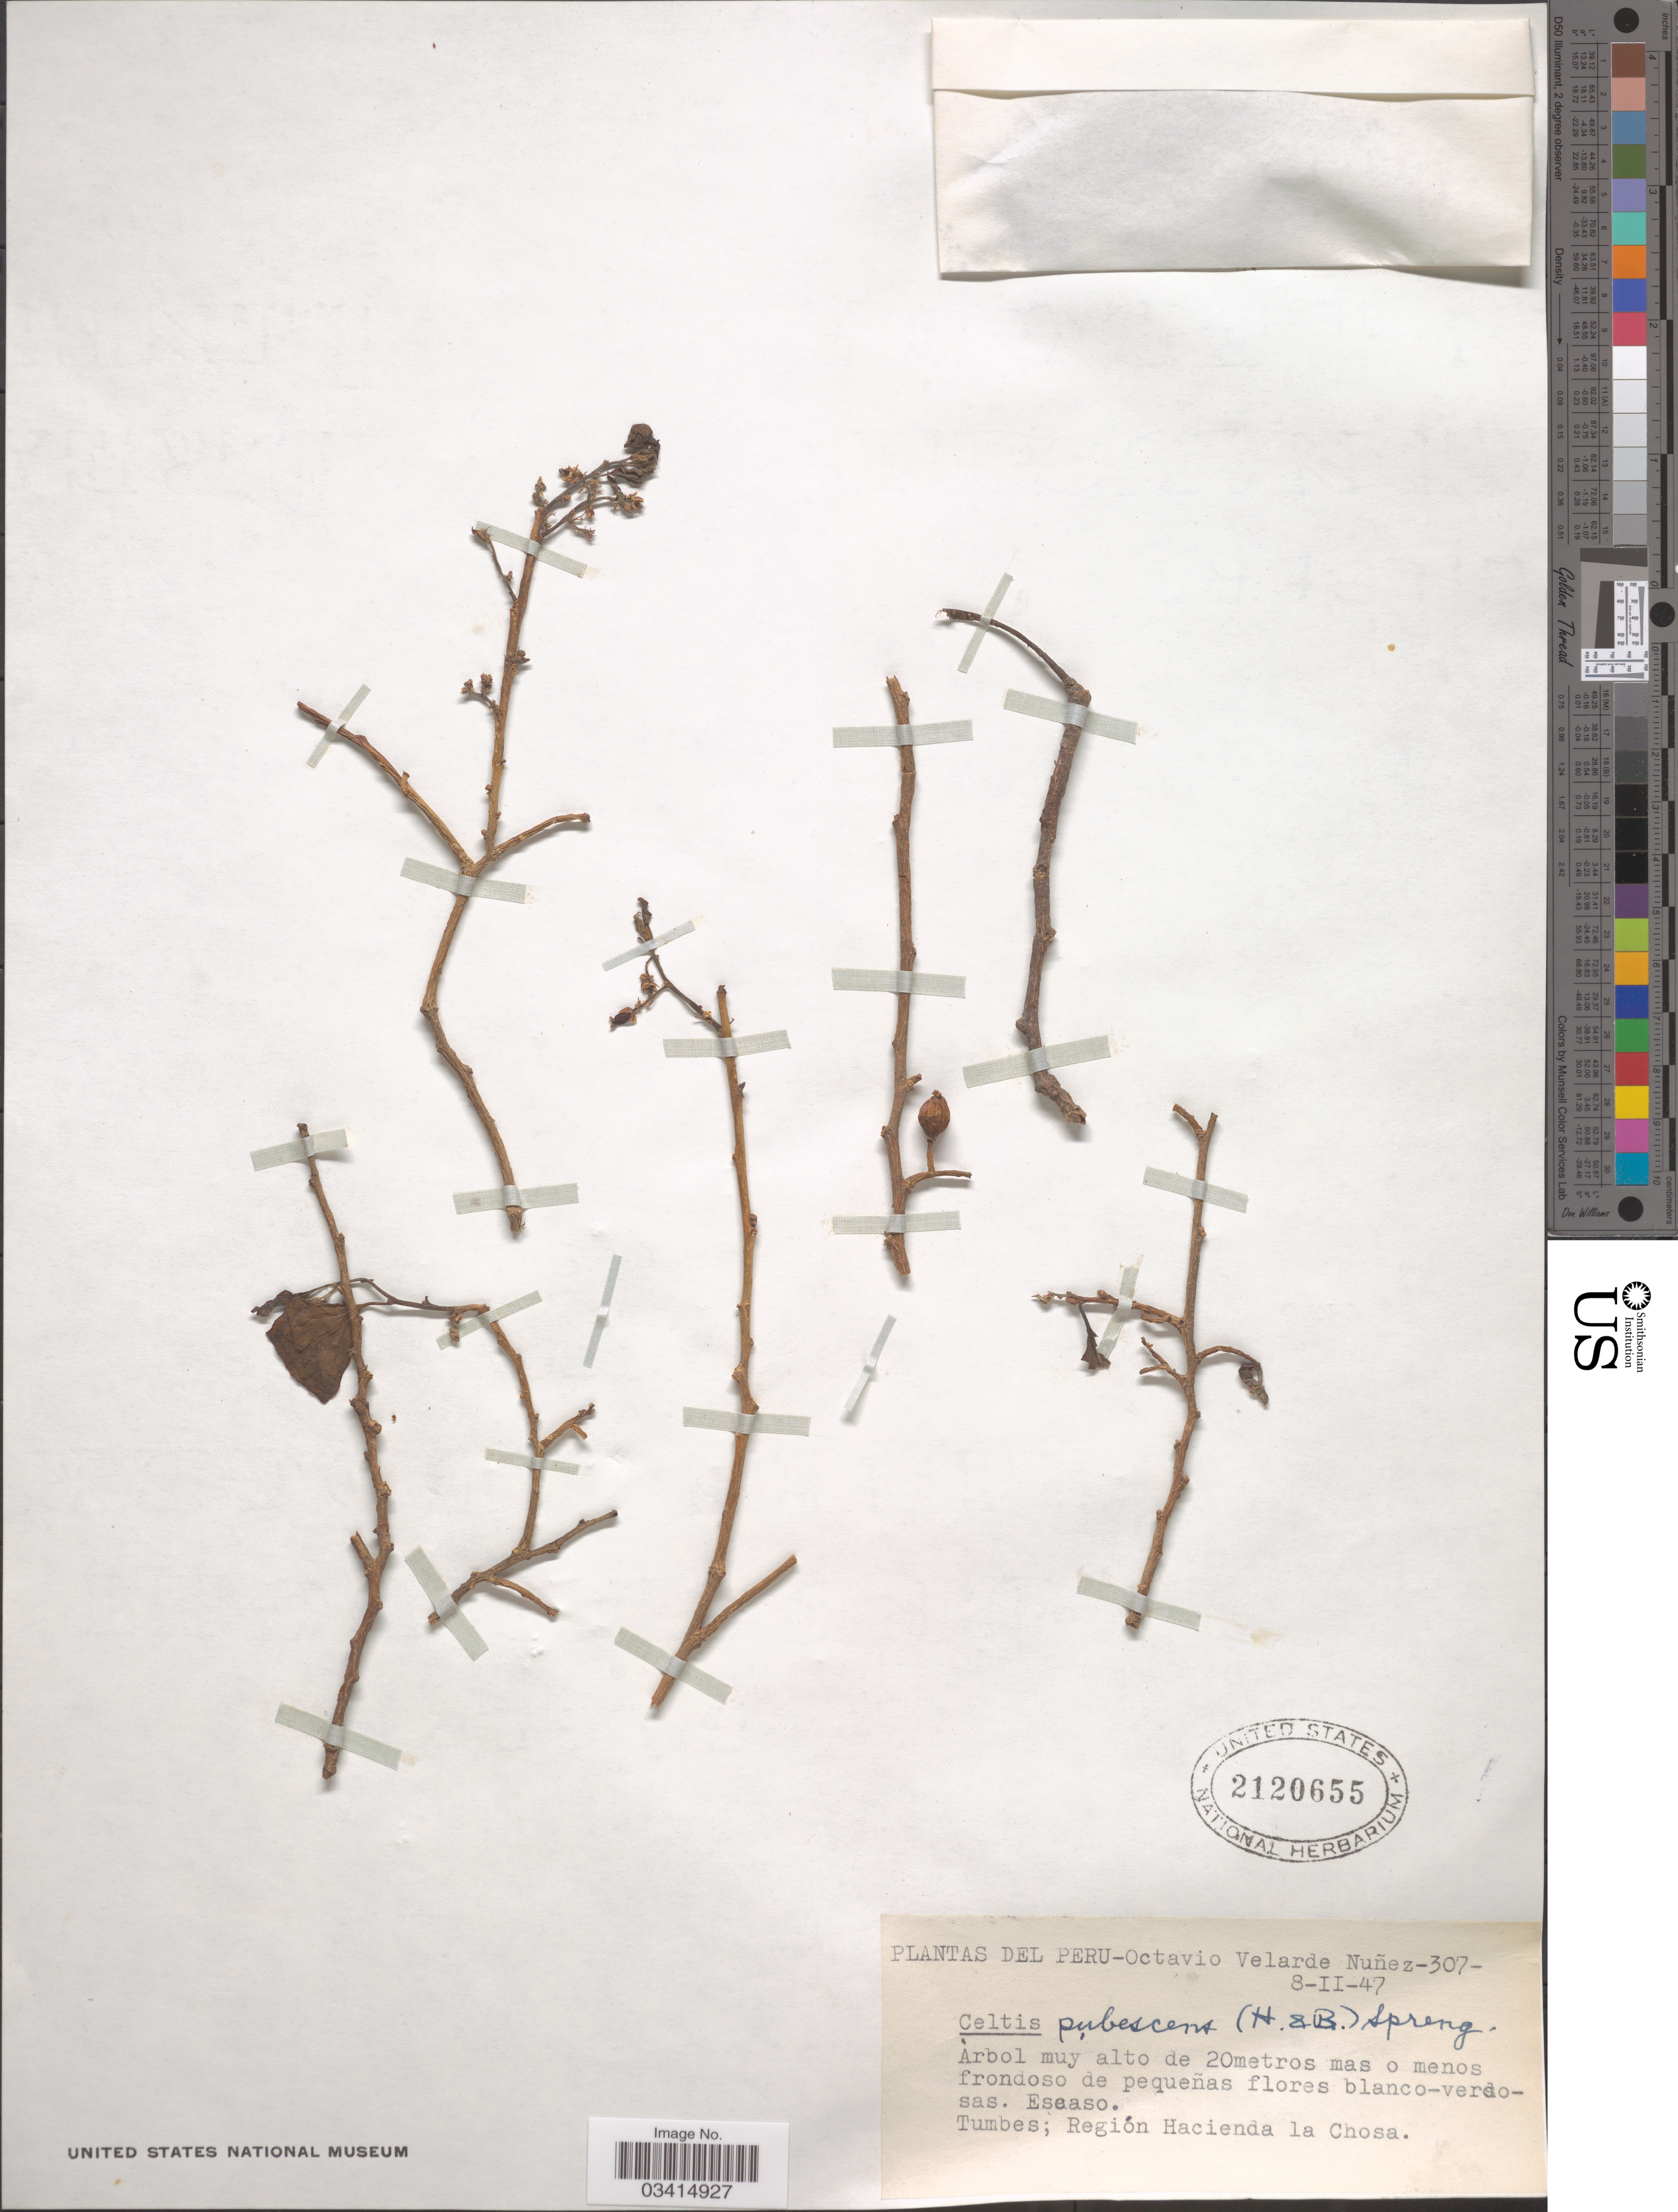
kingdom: Plantae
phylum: Tracheophyta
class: Magnoliopsida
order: Rosales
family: Cannabaceae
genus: Celtis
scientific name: Celtis pubescens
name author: (Kunth) Spreng.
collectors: O. Velarde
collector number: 307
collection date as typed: Transcribed d/m/y: 8/2/47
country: Peru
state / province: Tumbes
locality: Región Hacienda la Chosa.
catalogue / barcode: US 2120655